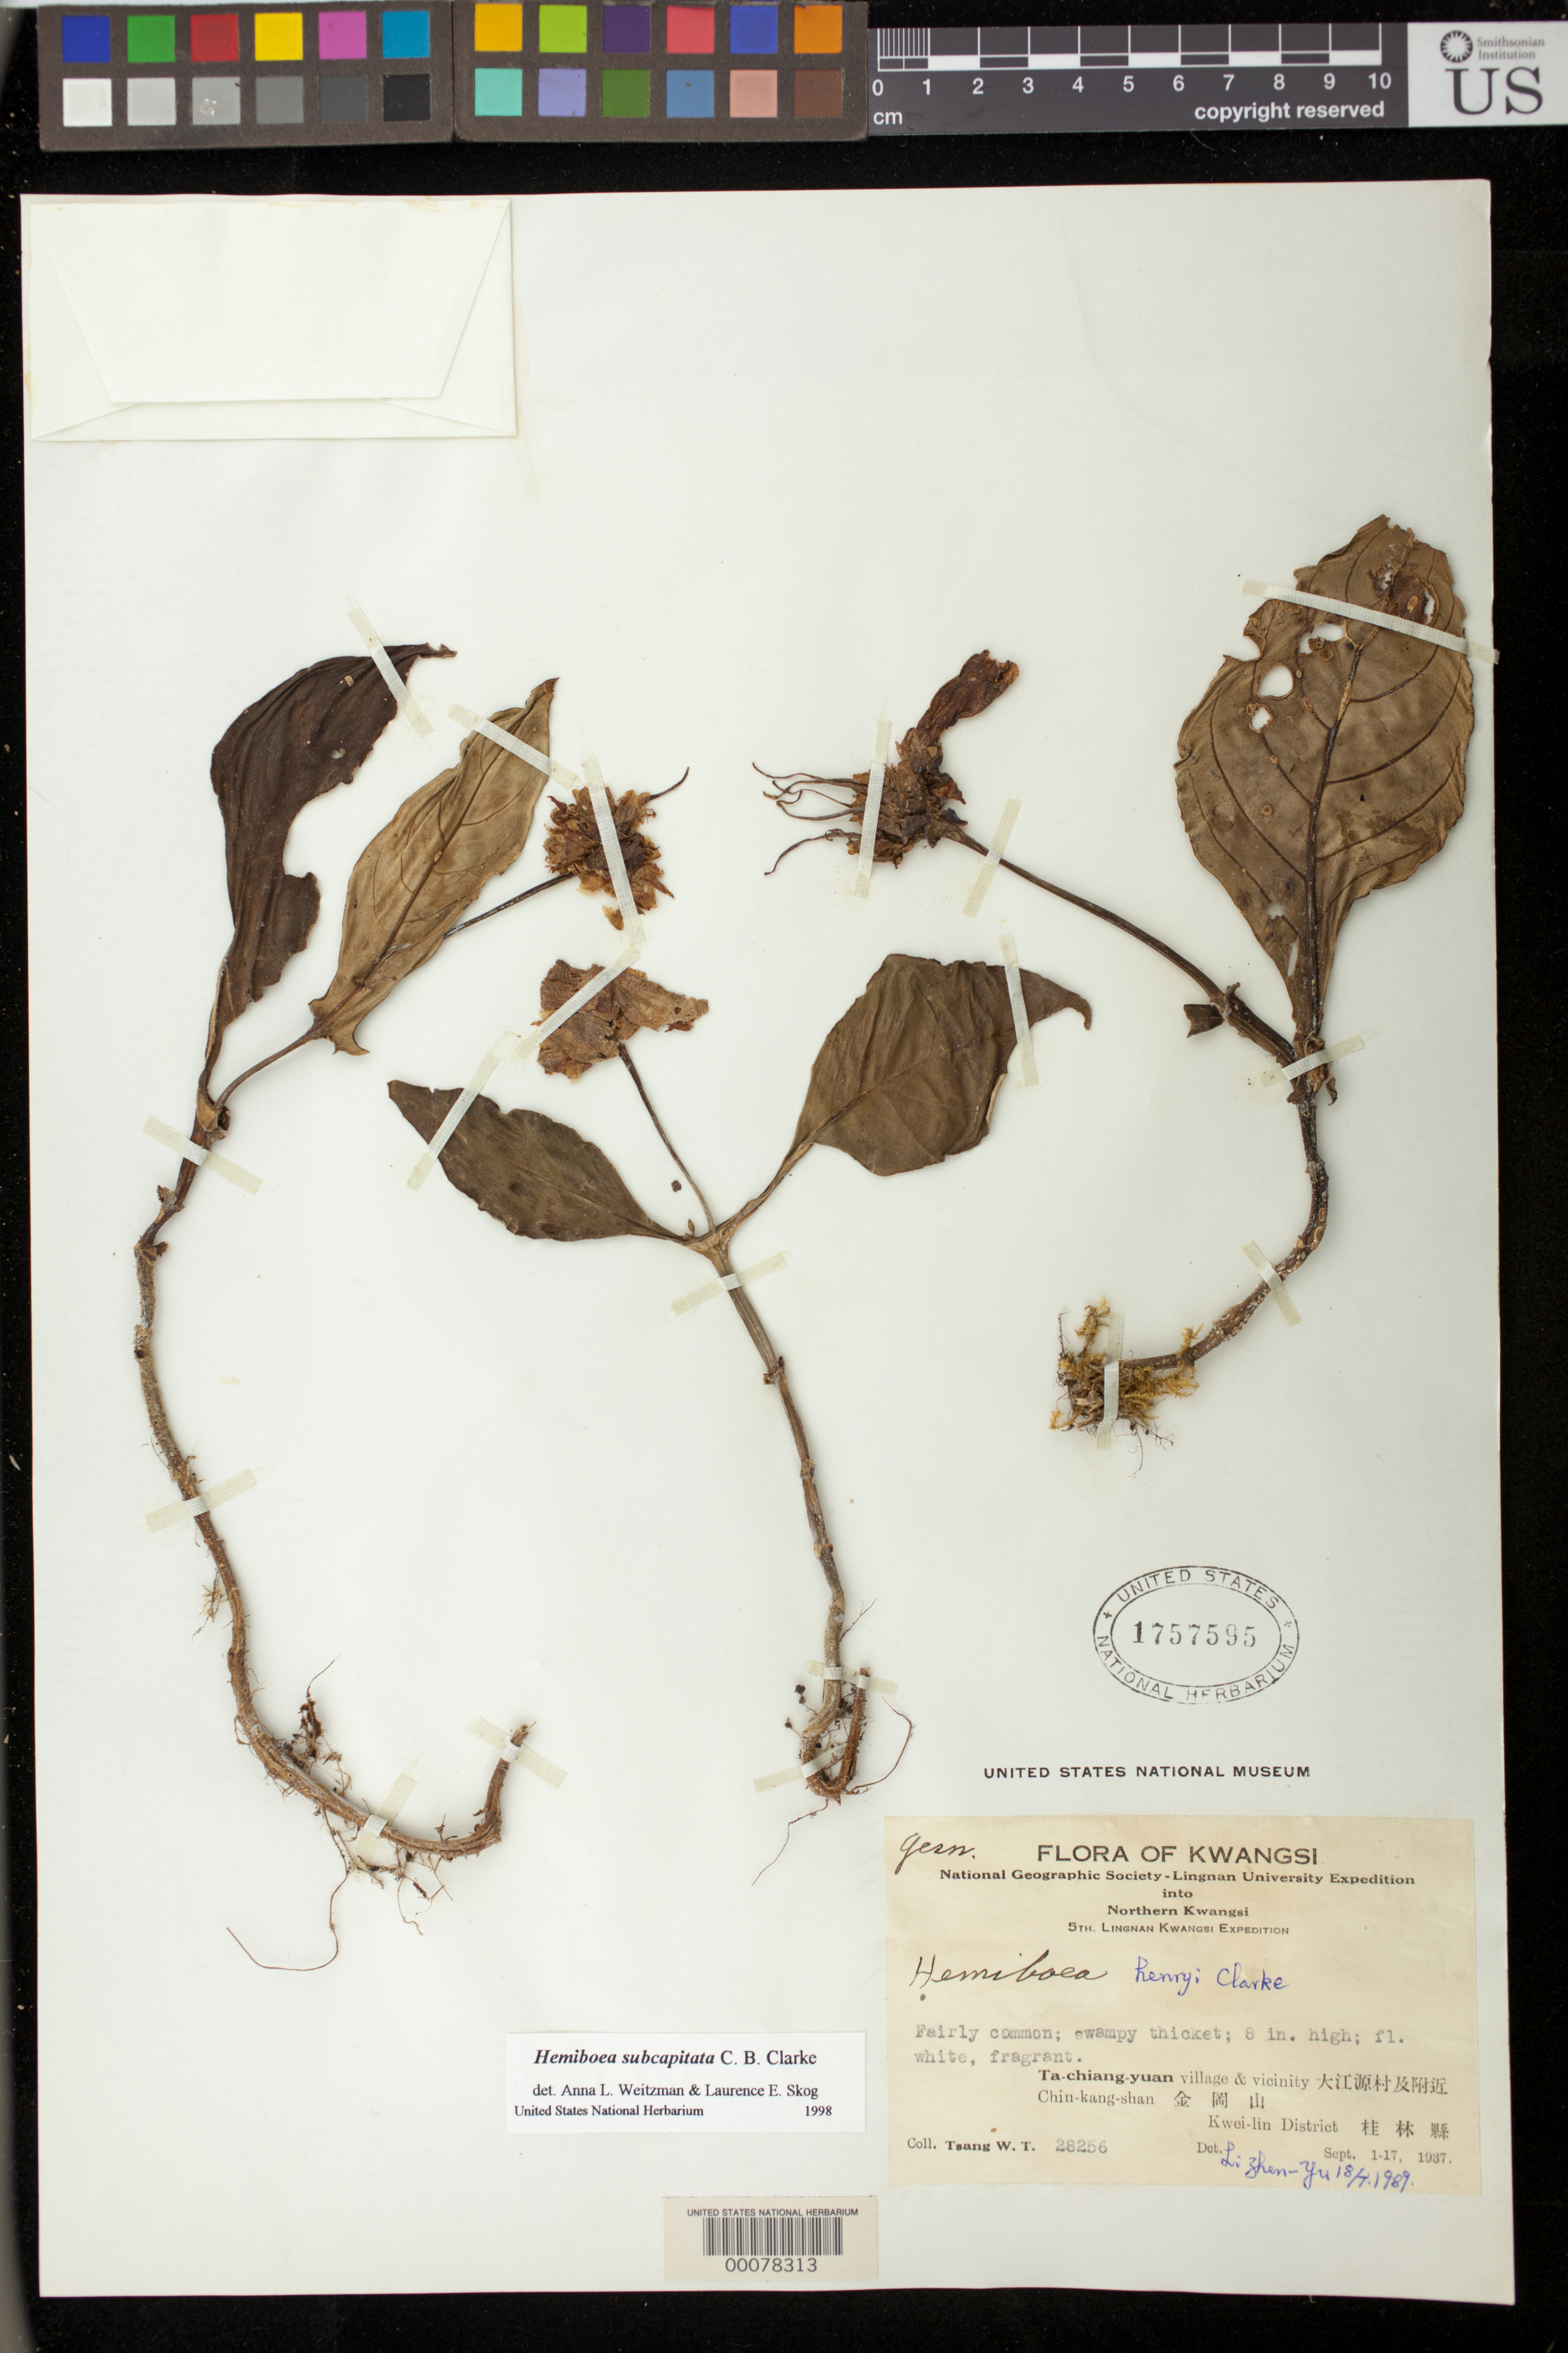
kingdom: Plantae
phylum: Tracheophyta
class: Magnoliopsida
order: Lamiales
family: Gesneriaceae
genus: Hemiboea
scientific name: Hemiboea subcapitata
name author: C.B. Clarke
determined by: Zhen-yu, L.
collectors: W. T. Tsang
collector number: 28256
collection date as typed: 01-17 Sep 1937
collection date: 1937-09-01/1937-09-17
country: China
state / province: Guangxi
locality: Kwei-lin dist., Ta-chiang-yuan village & vicinity, chin-kang-shan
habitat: Swampy thicket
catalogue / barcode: US 1757595